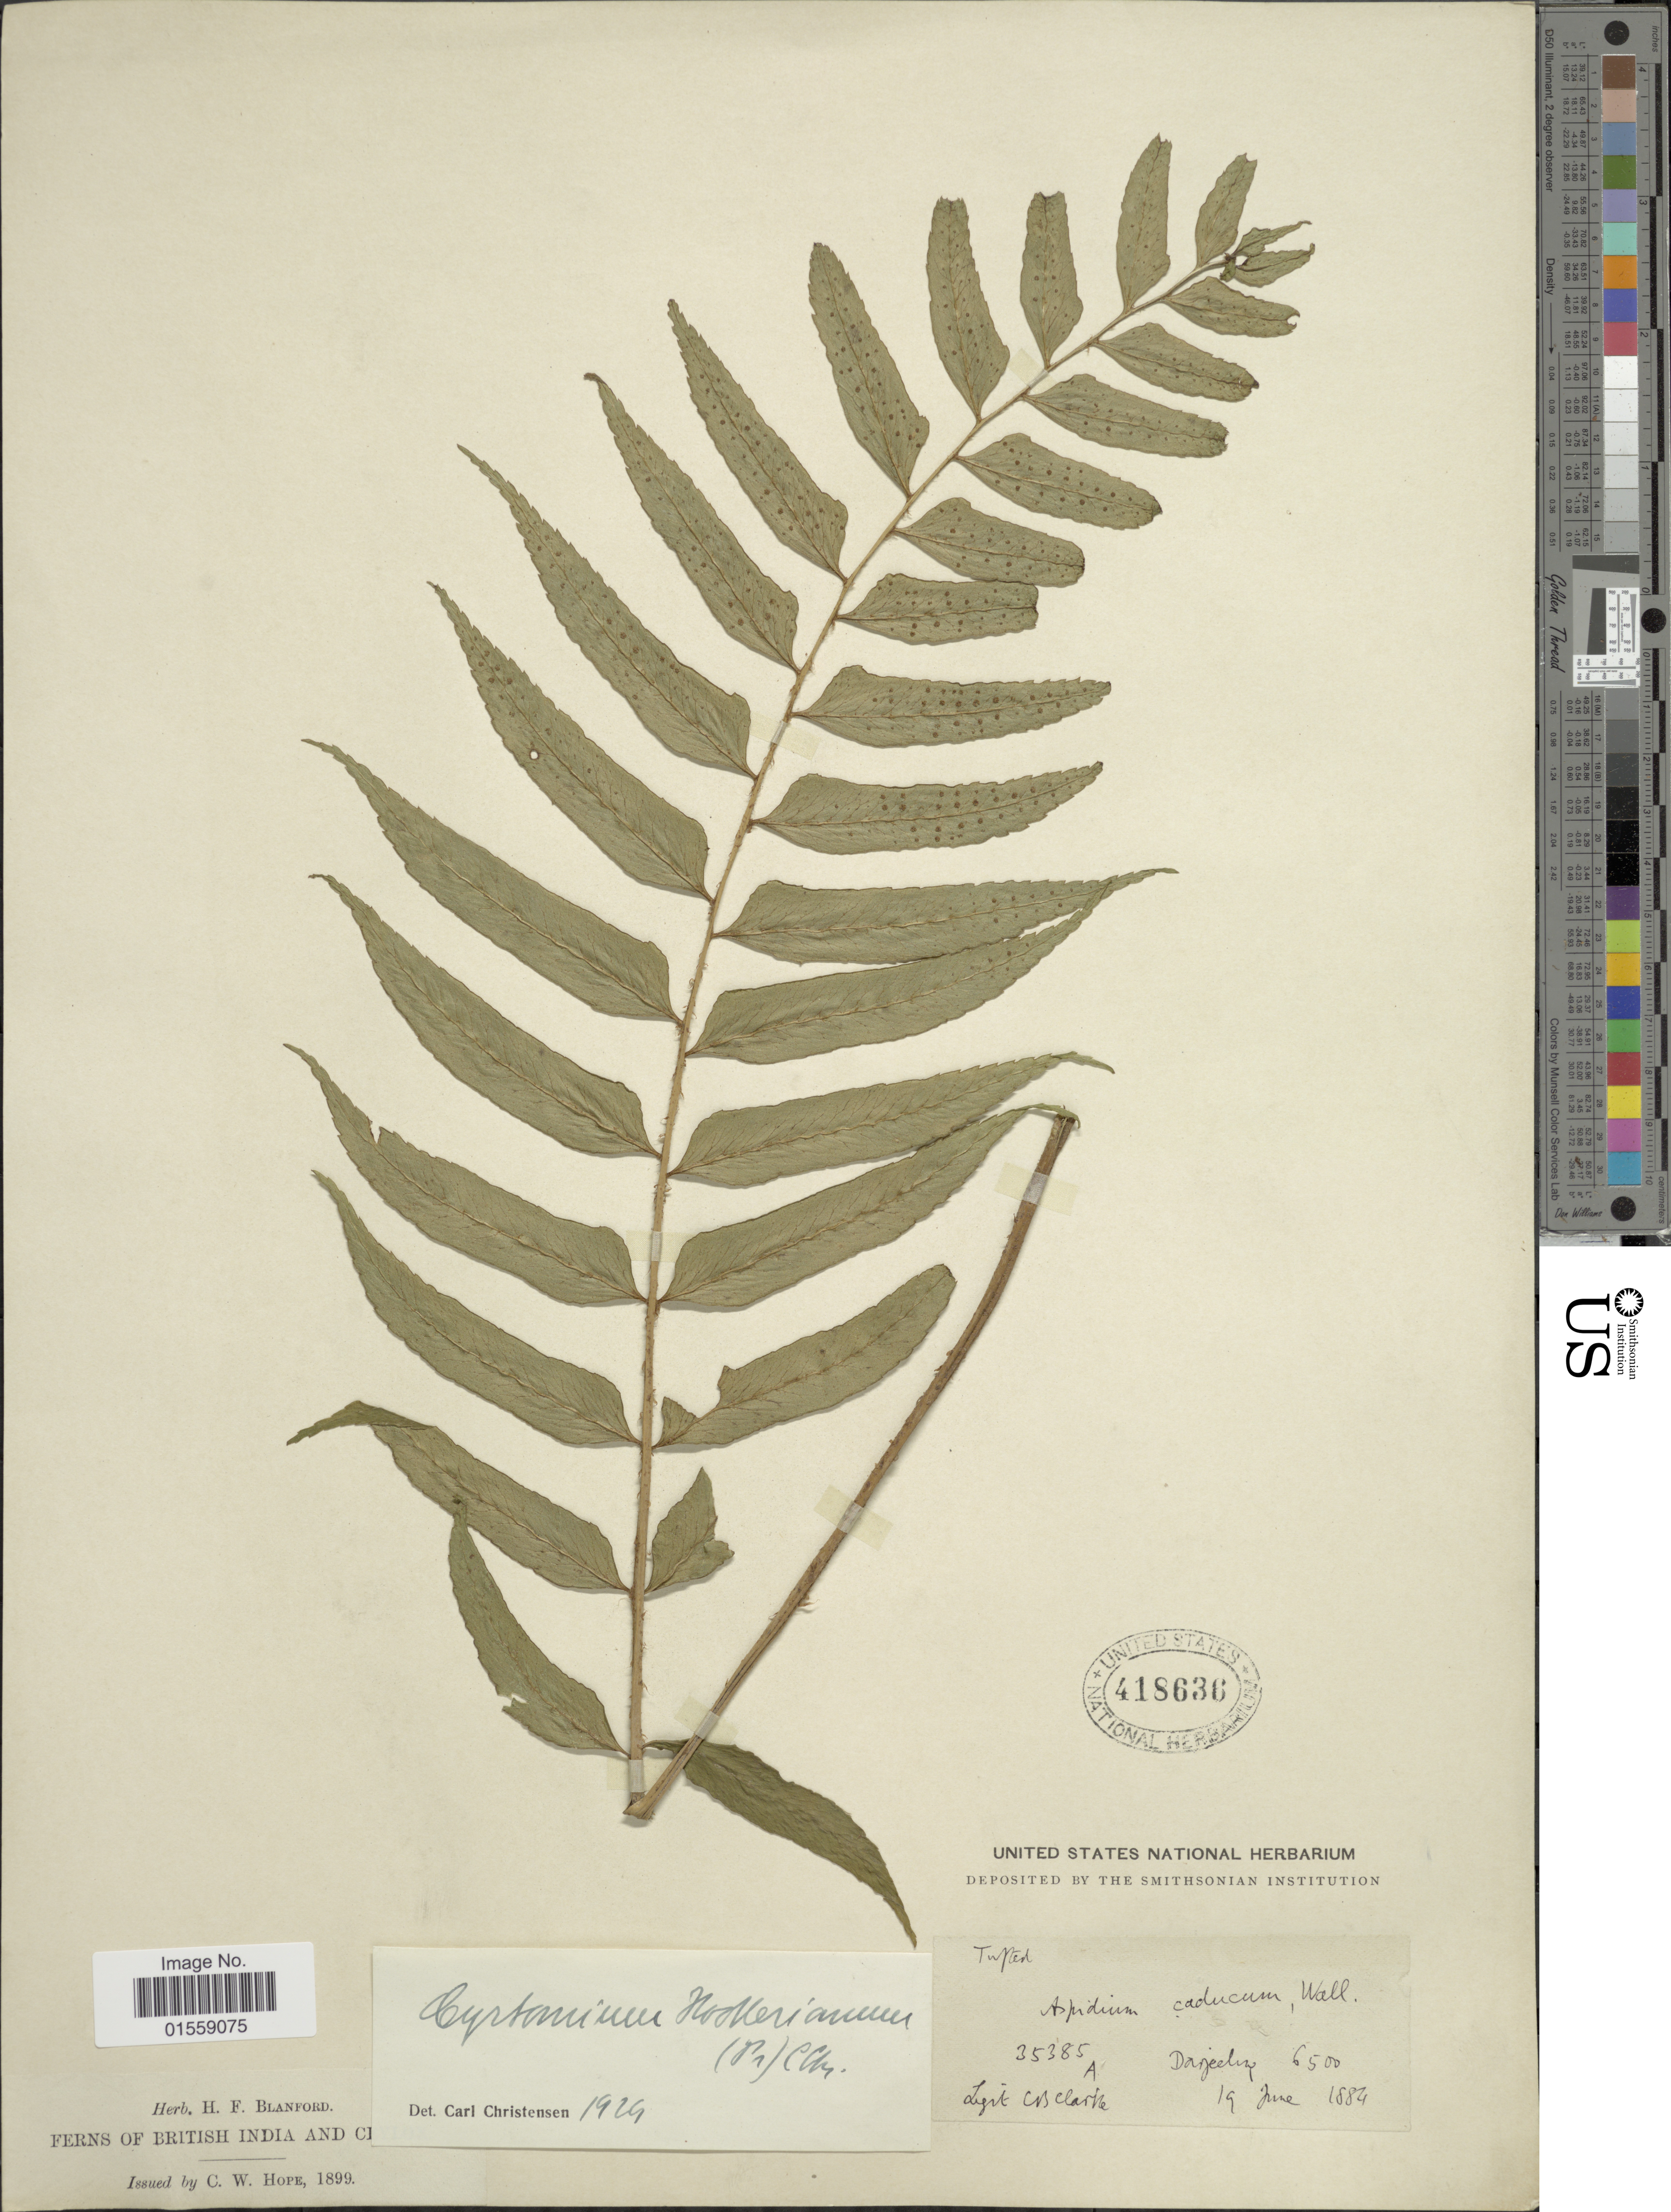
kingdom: Plantae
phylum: Tracheophyta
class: Polypodiopsida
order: Polypodiales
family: Dryopteridaceae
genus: Polystichum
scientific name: Polystichum hookerianum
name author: (C. Presl) C. Chr.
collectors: C. B. Clarke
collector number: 35385A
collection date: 1884-06-19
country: India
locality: Darjeeling, british India.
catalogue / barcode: US 418636